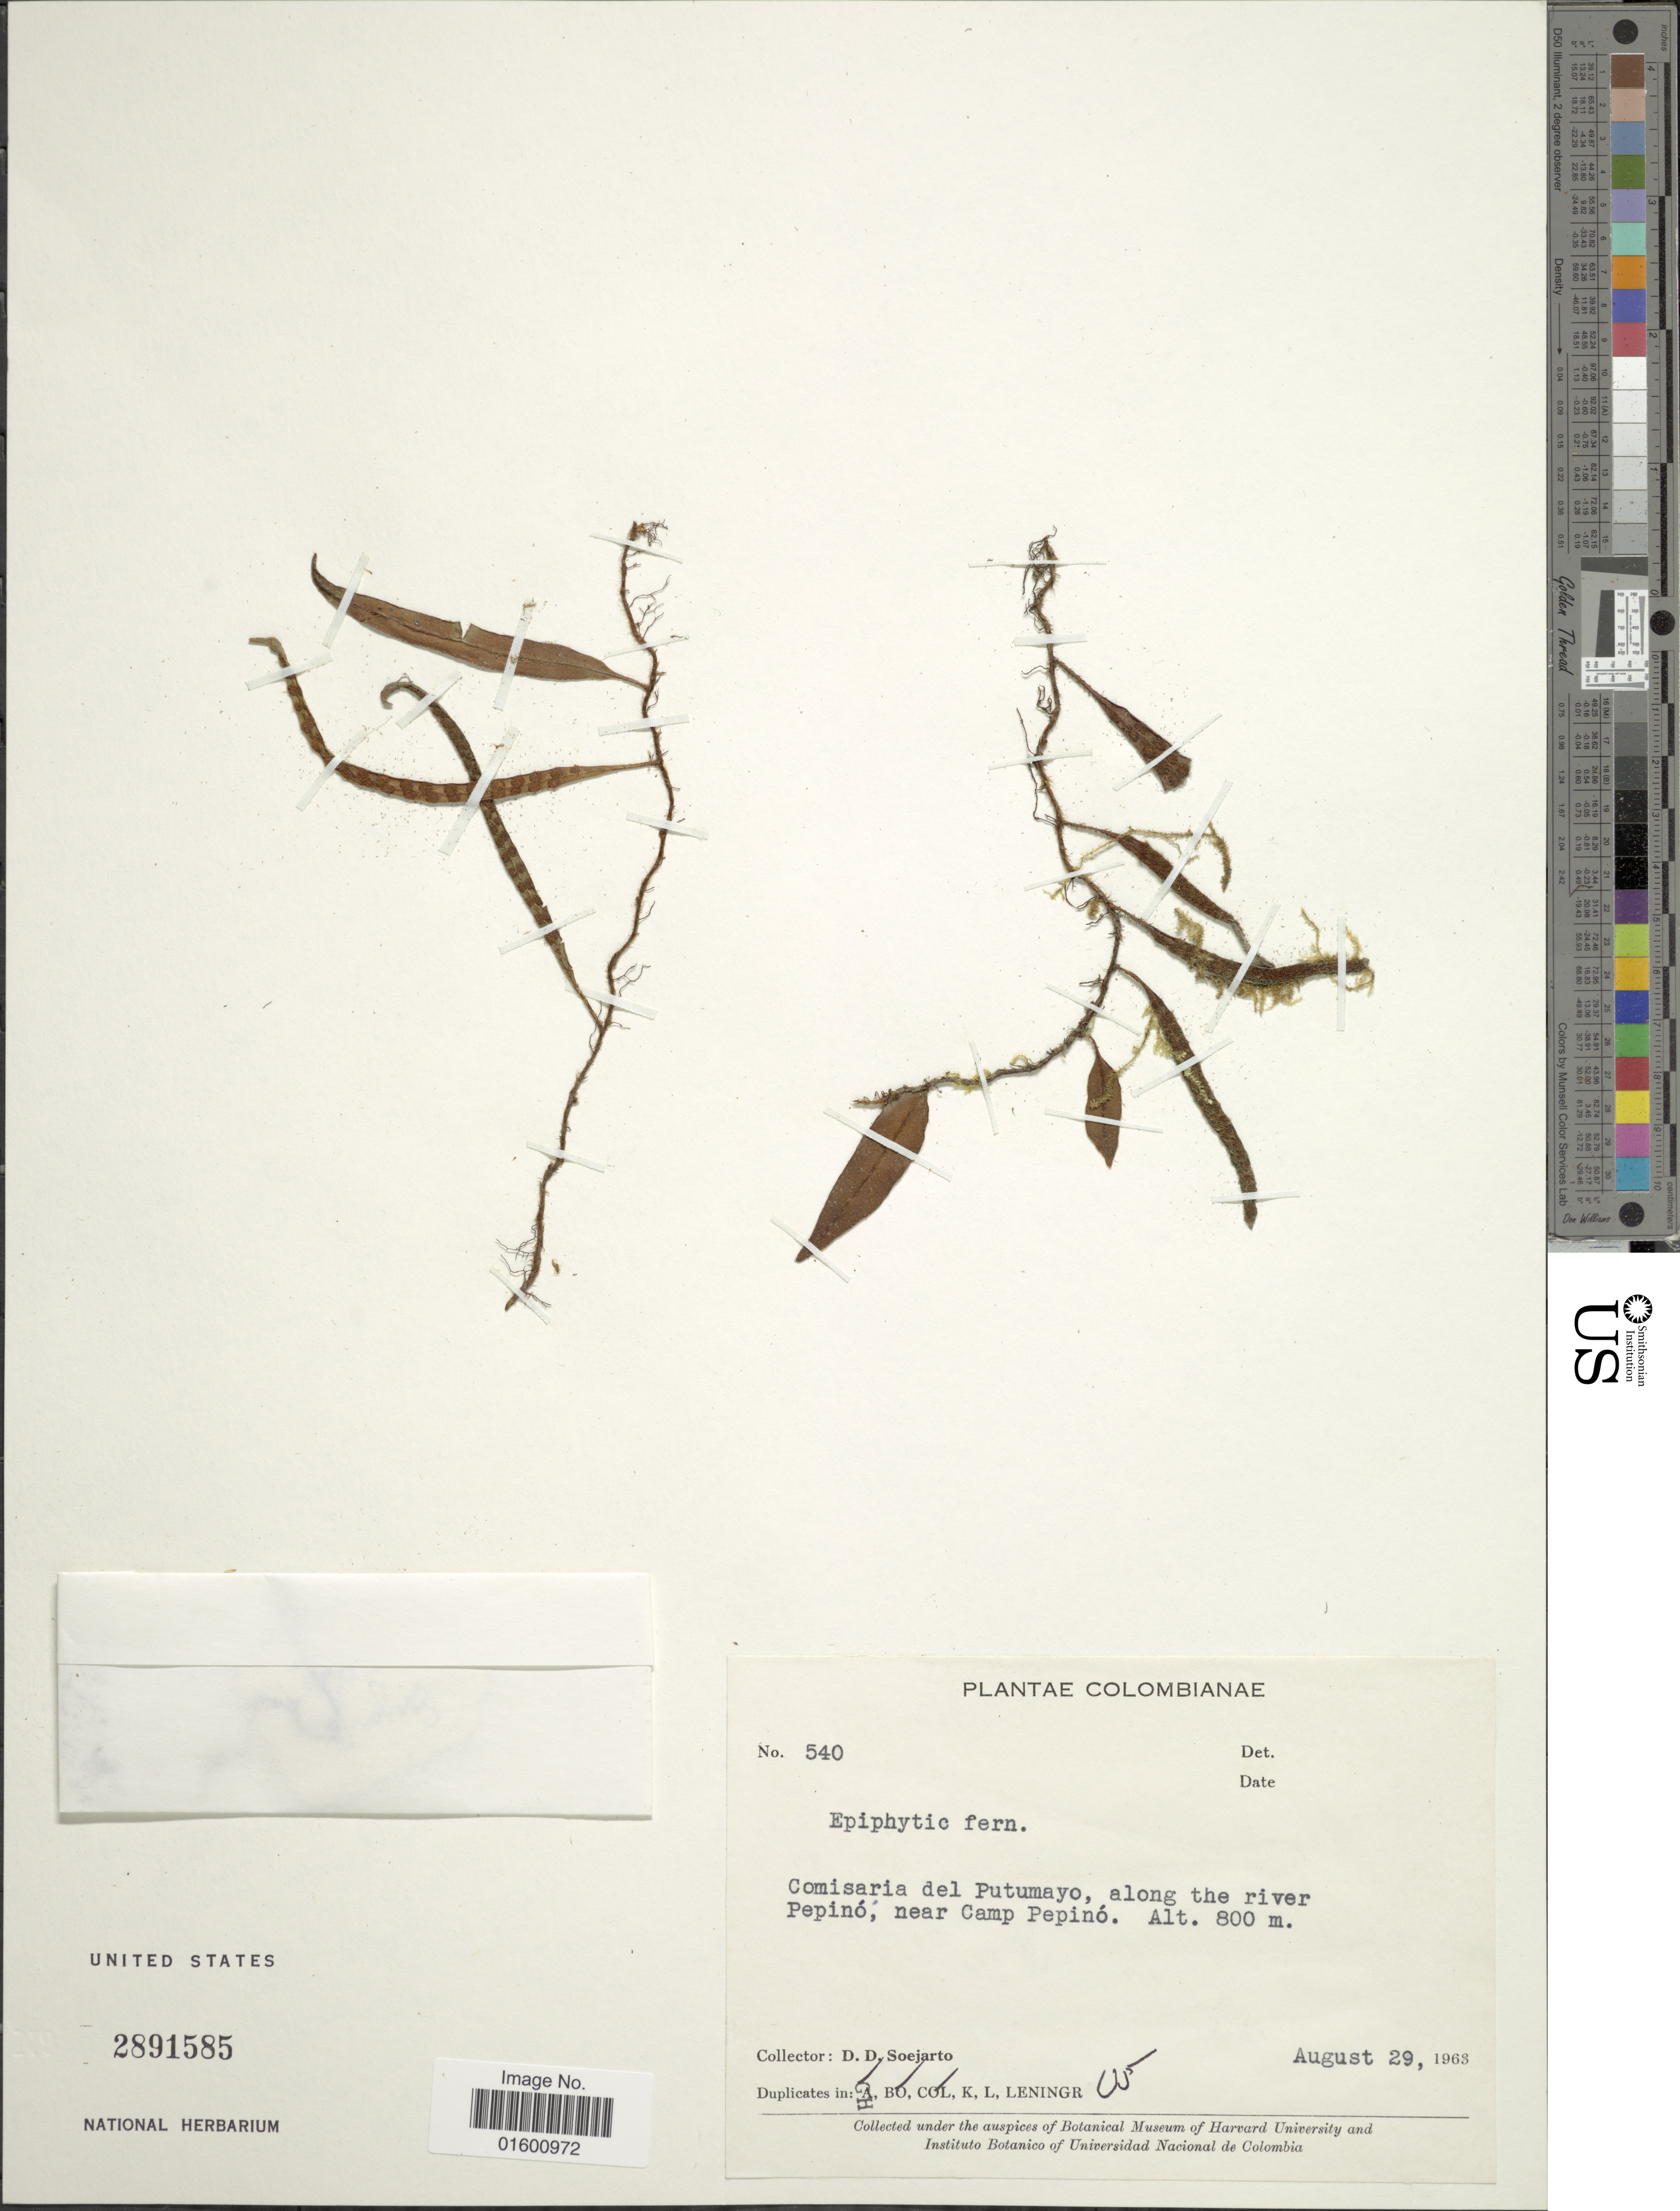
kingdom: Plantae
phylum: Tracheophyta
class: Polypodiopsida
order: Polypodiales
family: Polypodiaceae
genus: Microgramma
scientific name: Microgramma acatallela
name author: Alston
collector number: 540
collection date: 1963-08-29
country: Colombia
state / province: Putumayo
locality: Along the river Pepino; near Camp Pepino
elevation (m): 800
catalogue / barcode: US 2891585